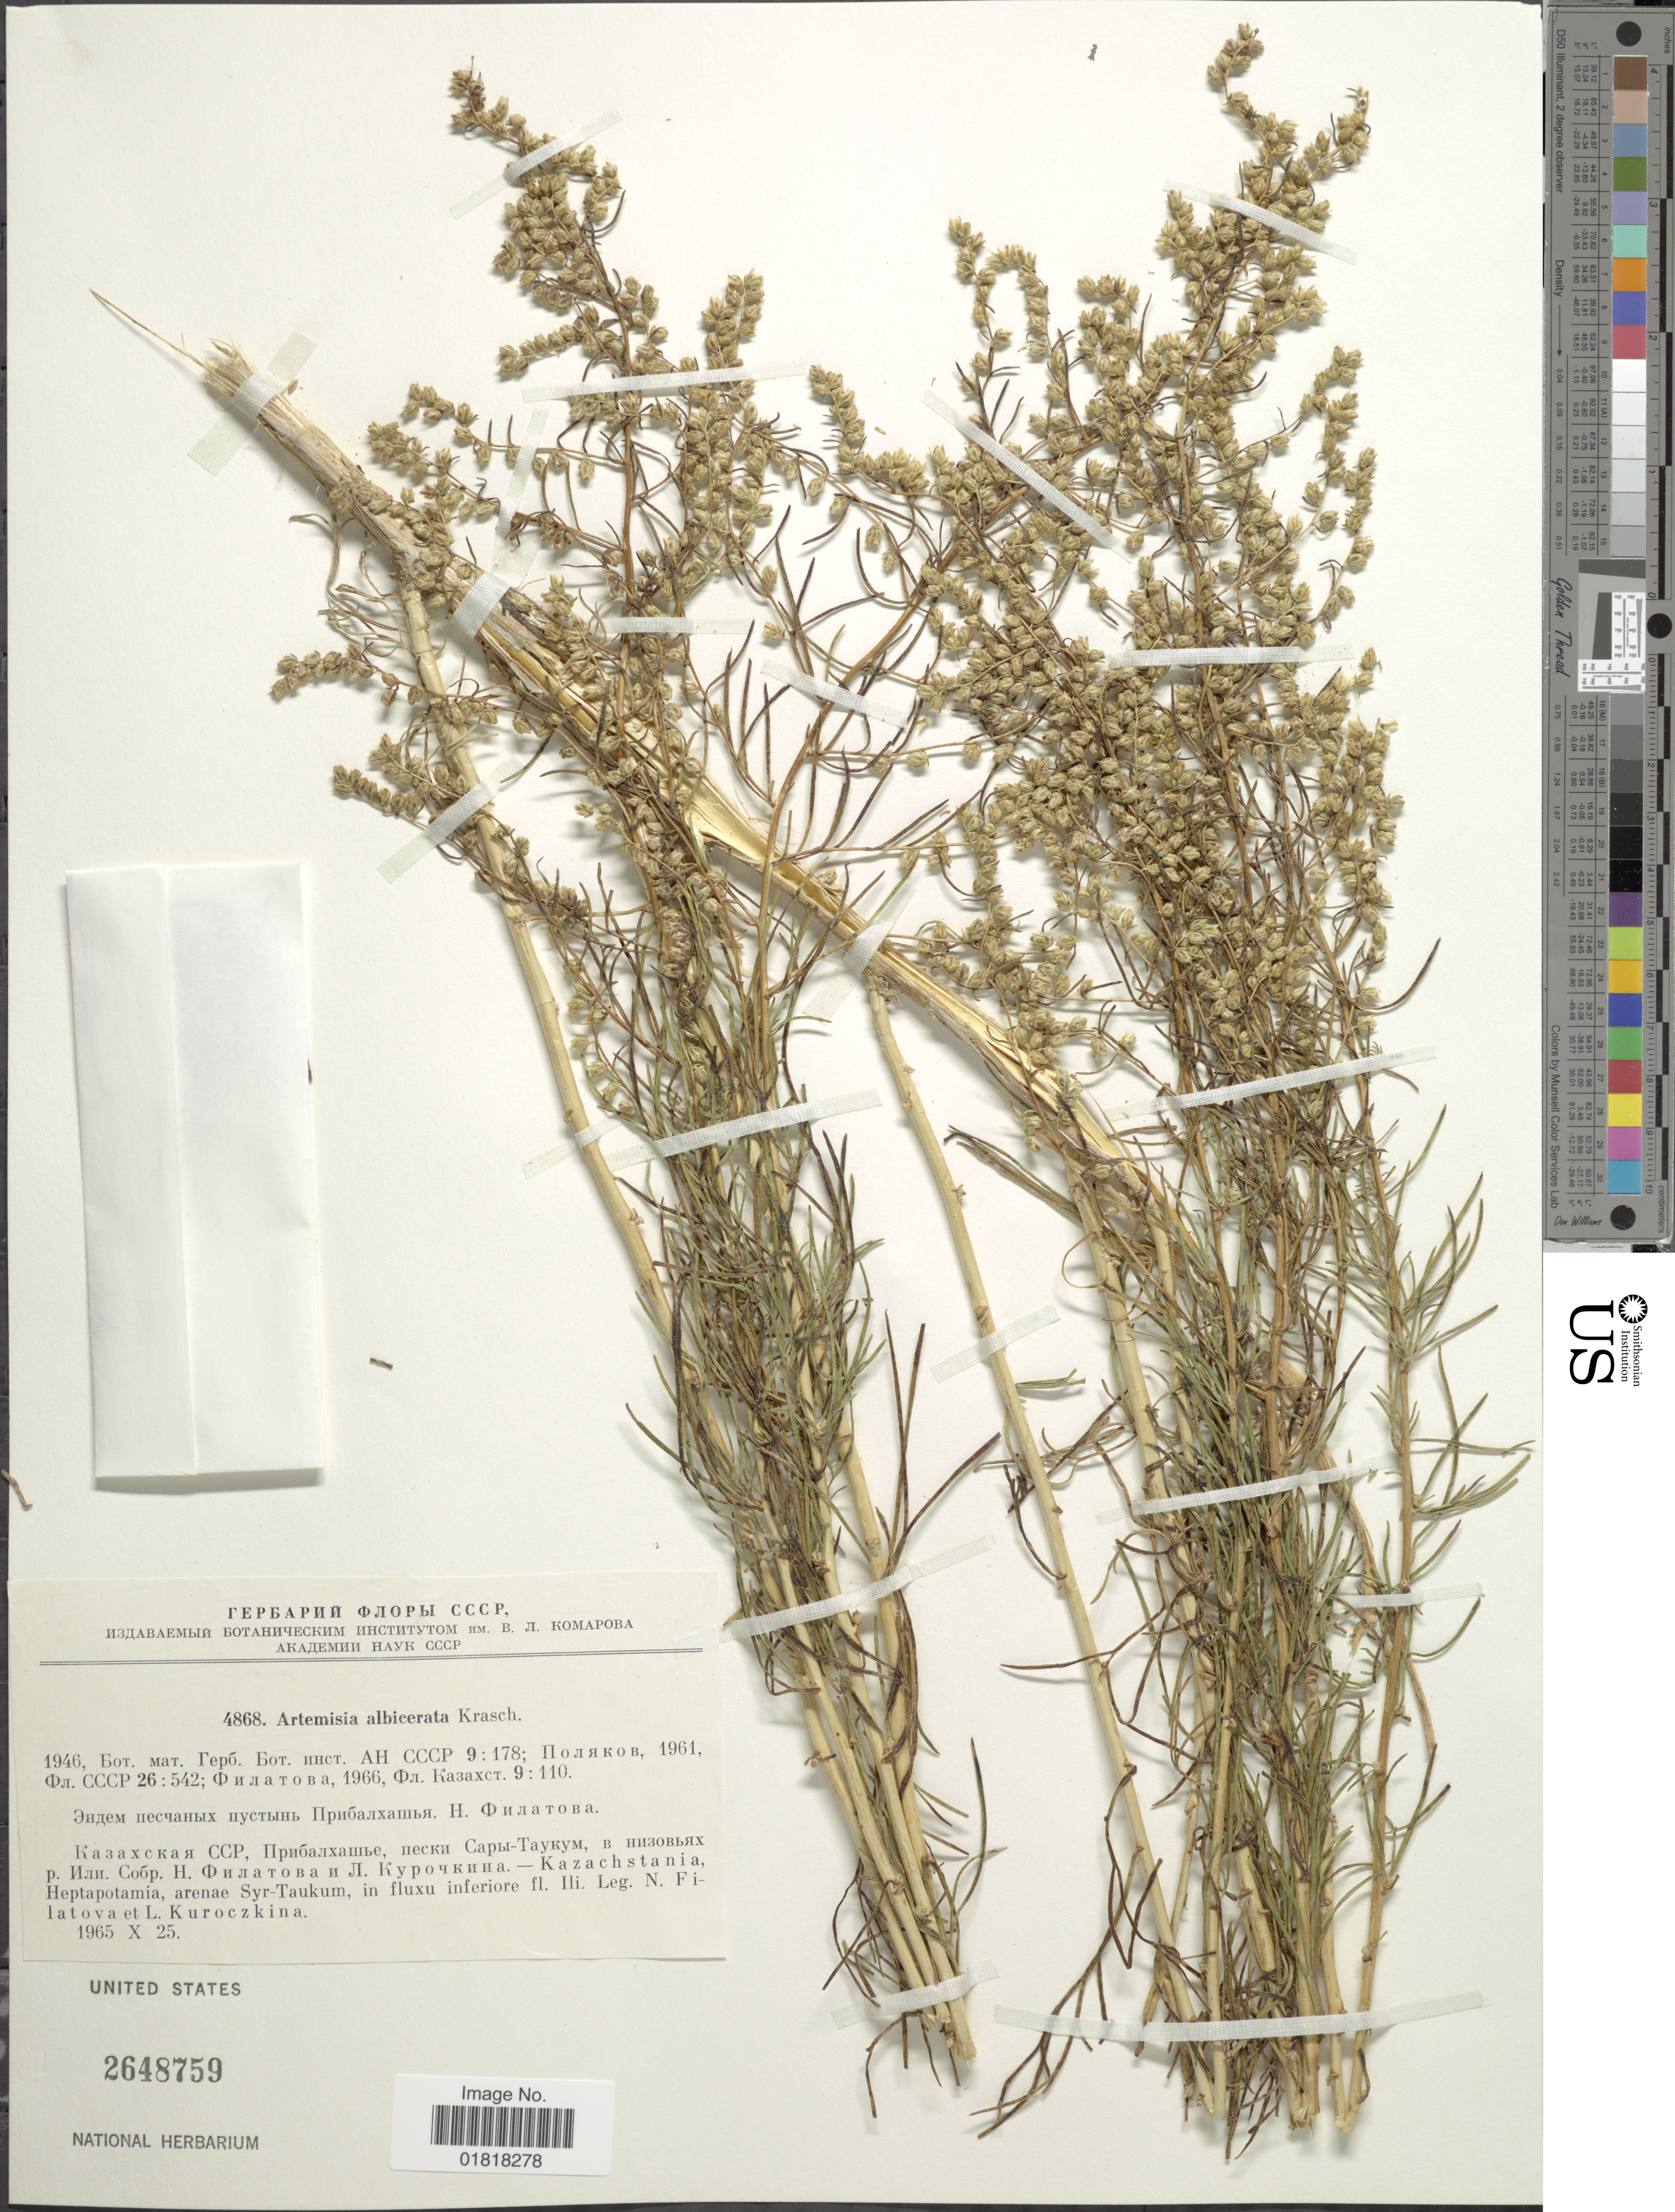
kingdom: Plantae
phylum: Tracheophyta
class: Magnoliopsida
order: Asterales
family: Asteraceae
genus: Artemisia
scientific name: Artemisia albicerata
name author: Krasch.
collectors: N. Filatova & L. Kuroczkina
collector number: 4868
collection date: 1965-10-25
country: Kazakhstan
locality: Heptapotamia, arenae Syra-Taukum, in fluxi inferiore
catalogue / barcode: US 2648759